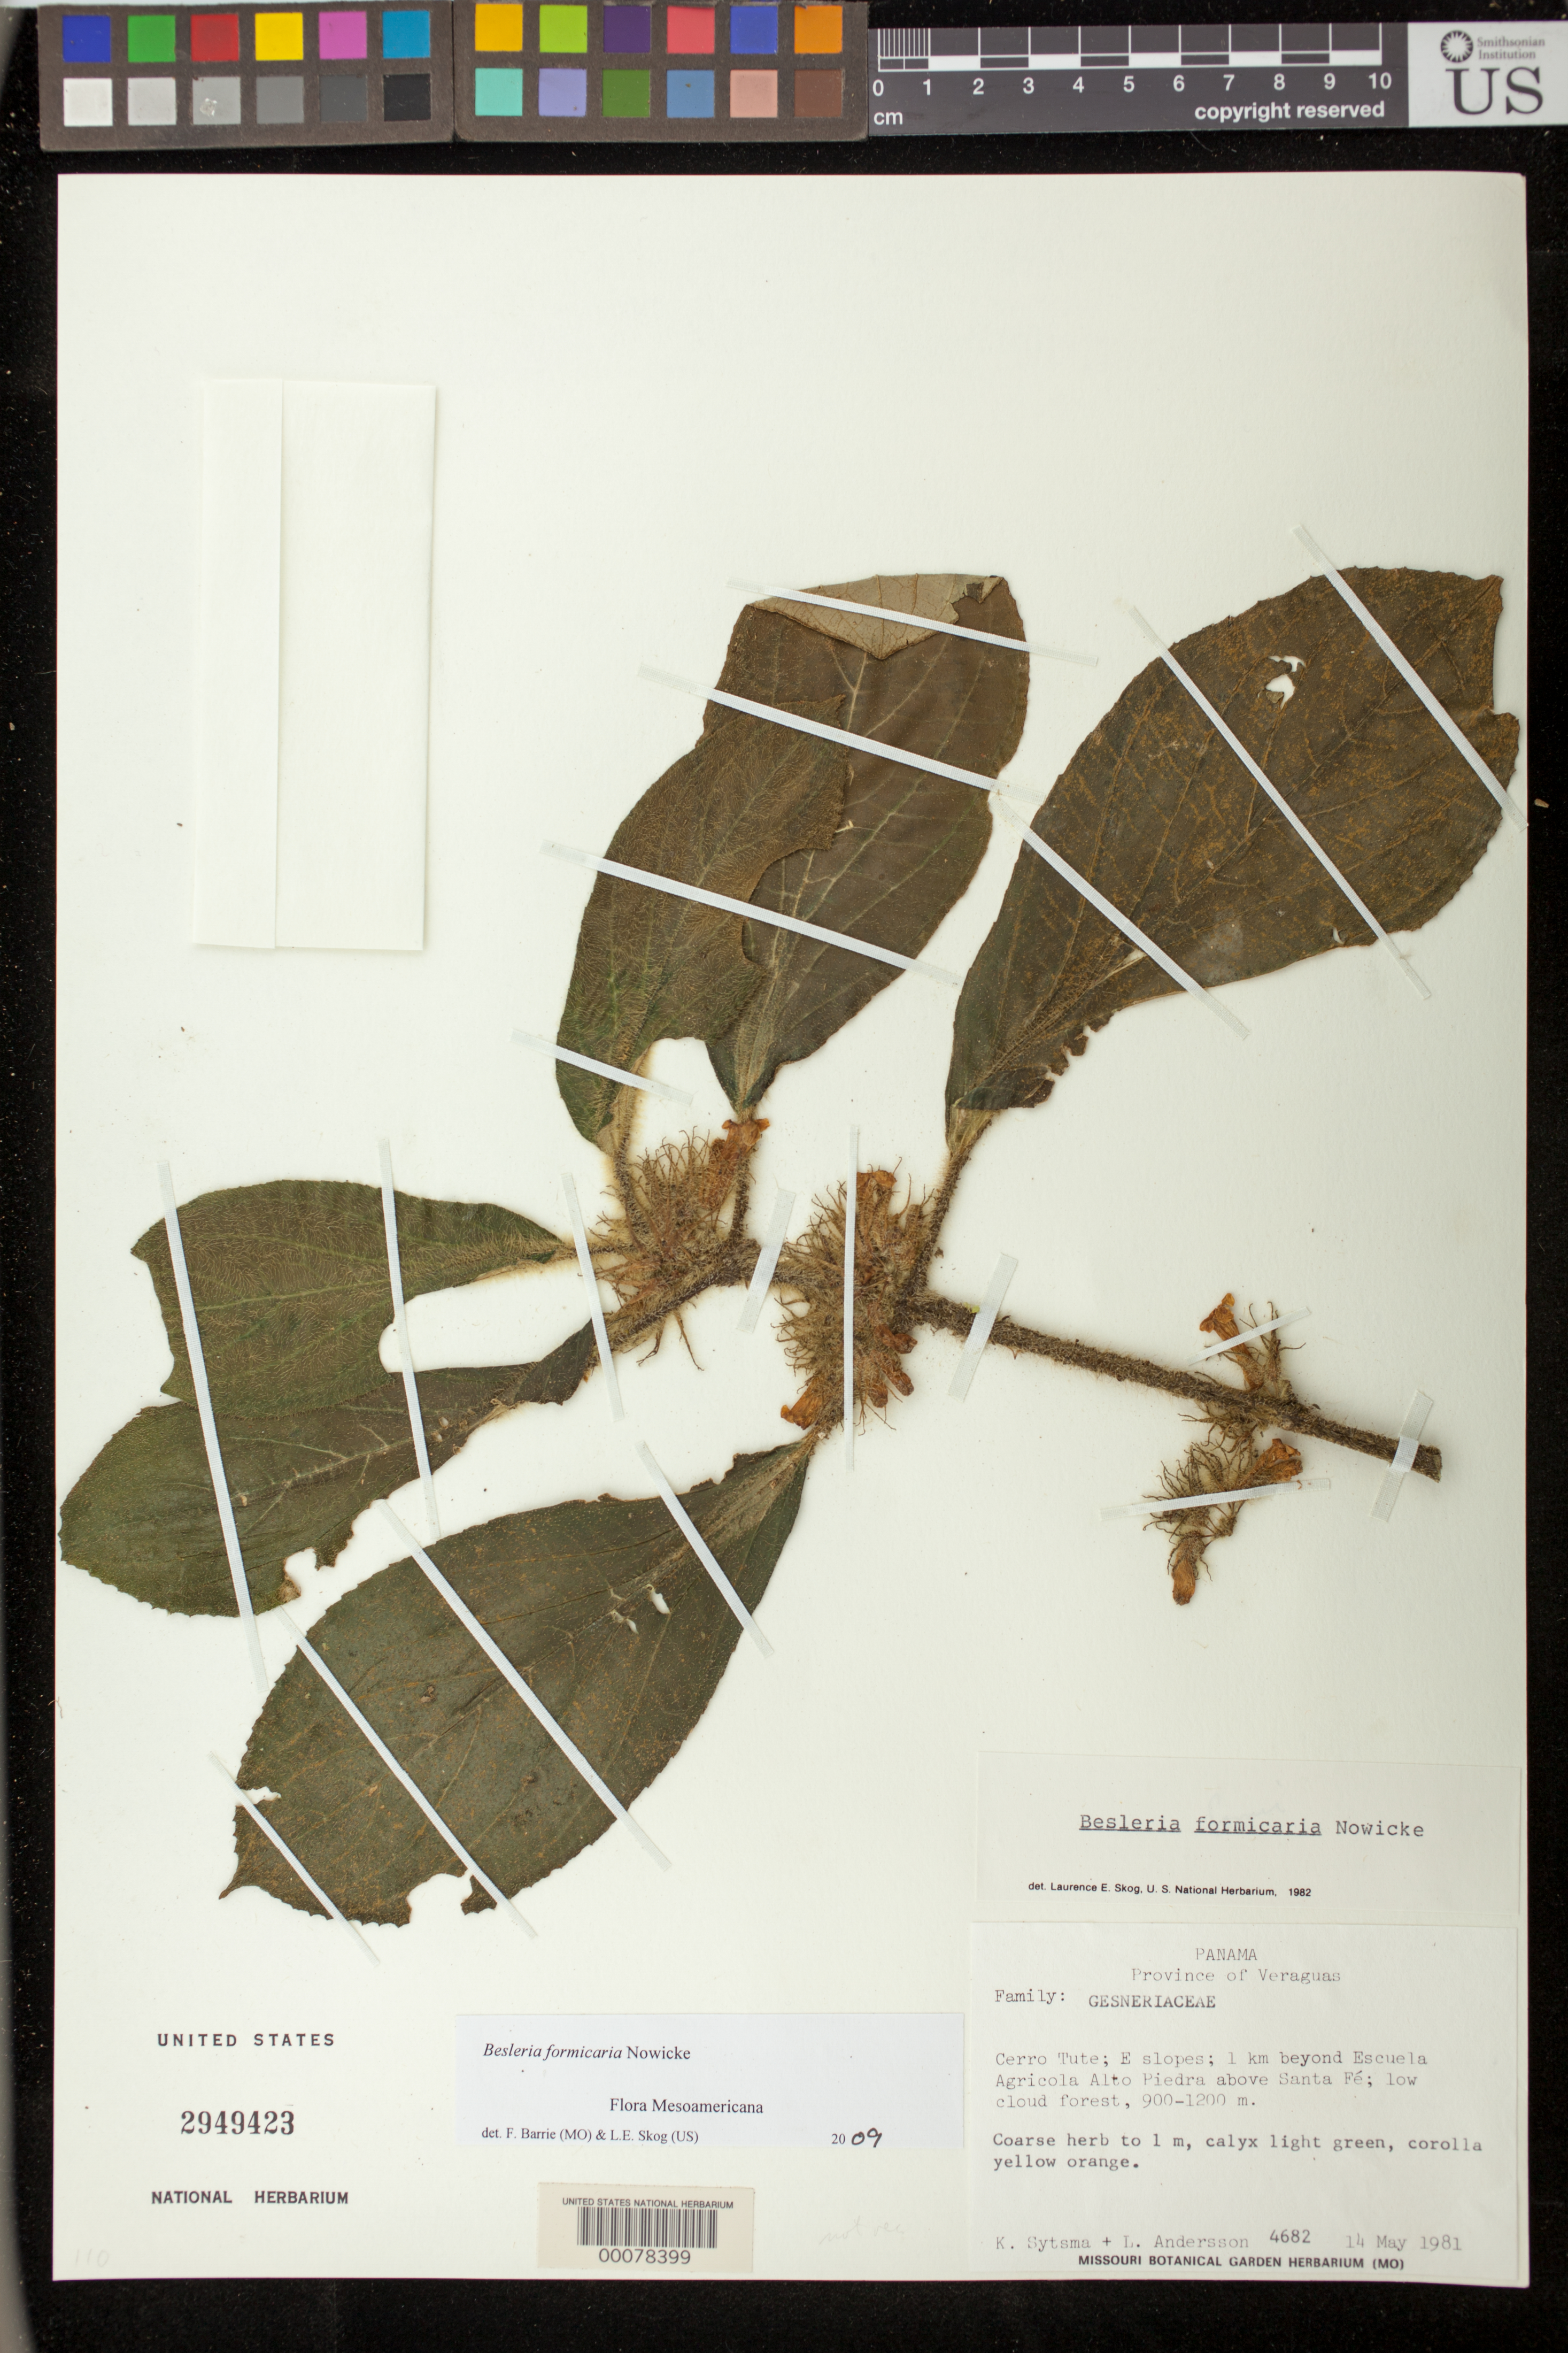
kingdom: Plantae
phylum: Tracheophyta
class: Magnoliopsida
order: Lamiales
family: Gesneriaceae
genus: Besleria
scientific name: Besleria formicaria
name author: Nowicke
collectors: K. J. Sytsma & L. Andersson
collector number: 4682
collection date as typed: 14 May 1981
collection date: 1981-05-14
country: Panama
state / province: Veraguas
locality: Cerro Tute, E slopes, 1 km beyond Escuela Agricola Alto Piedra above Santa Fe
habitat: Low cloud forest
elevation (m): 900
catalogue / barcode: US 2949423